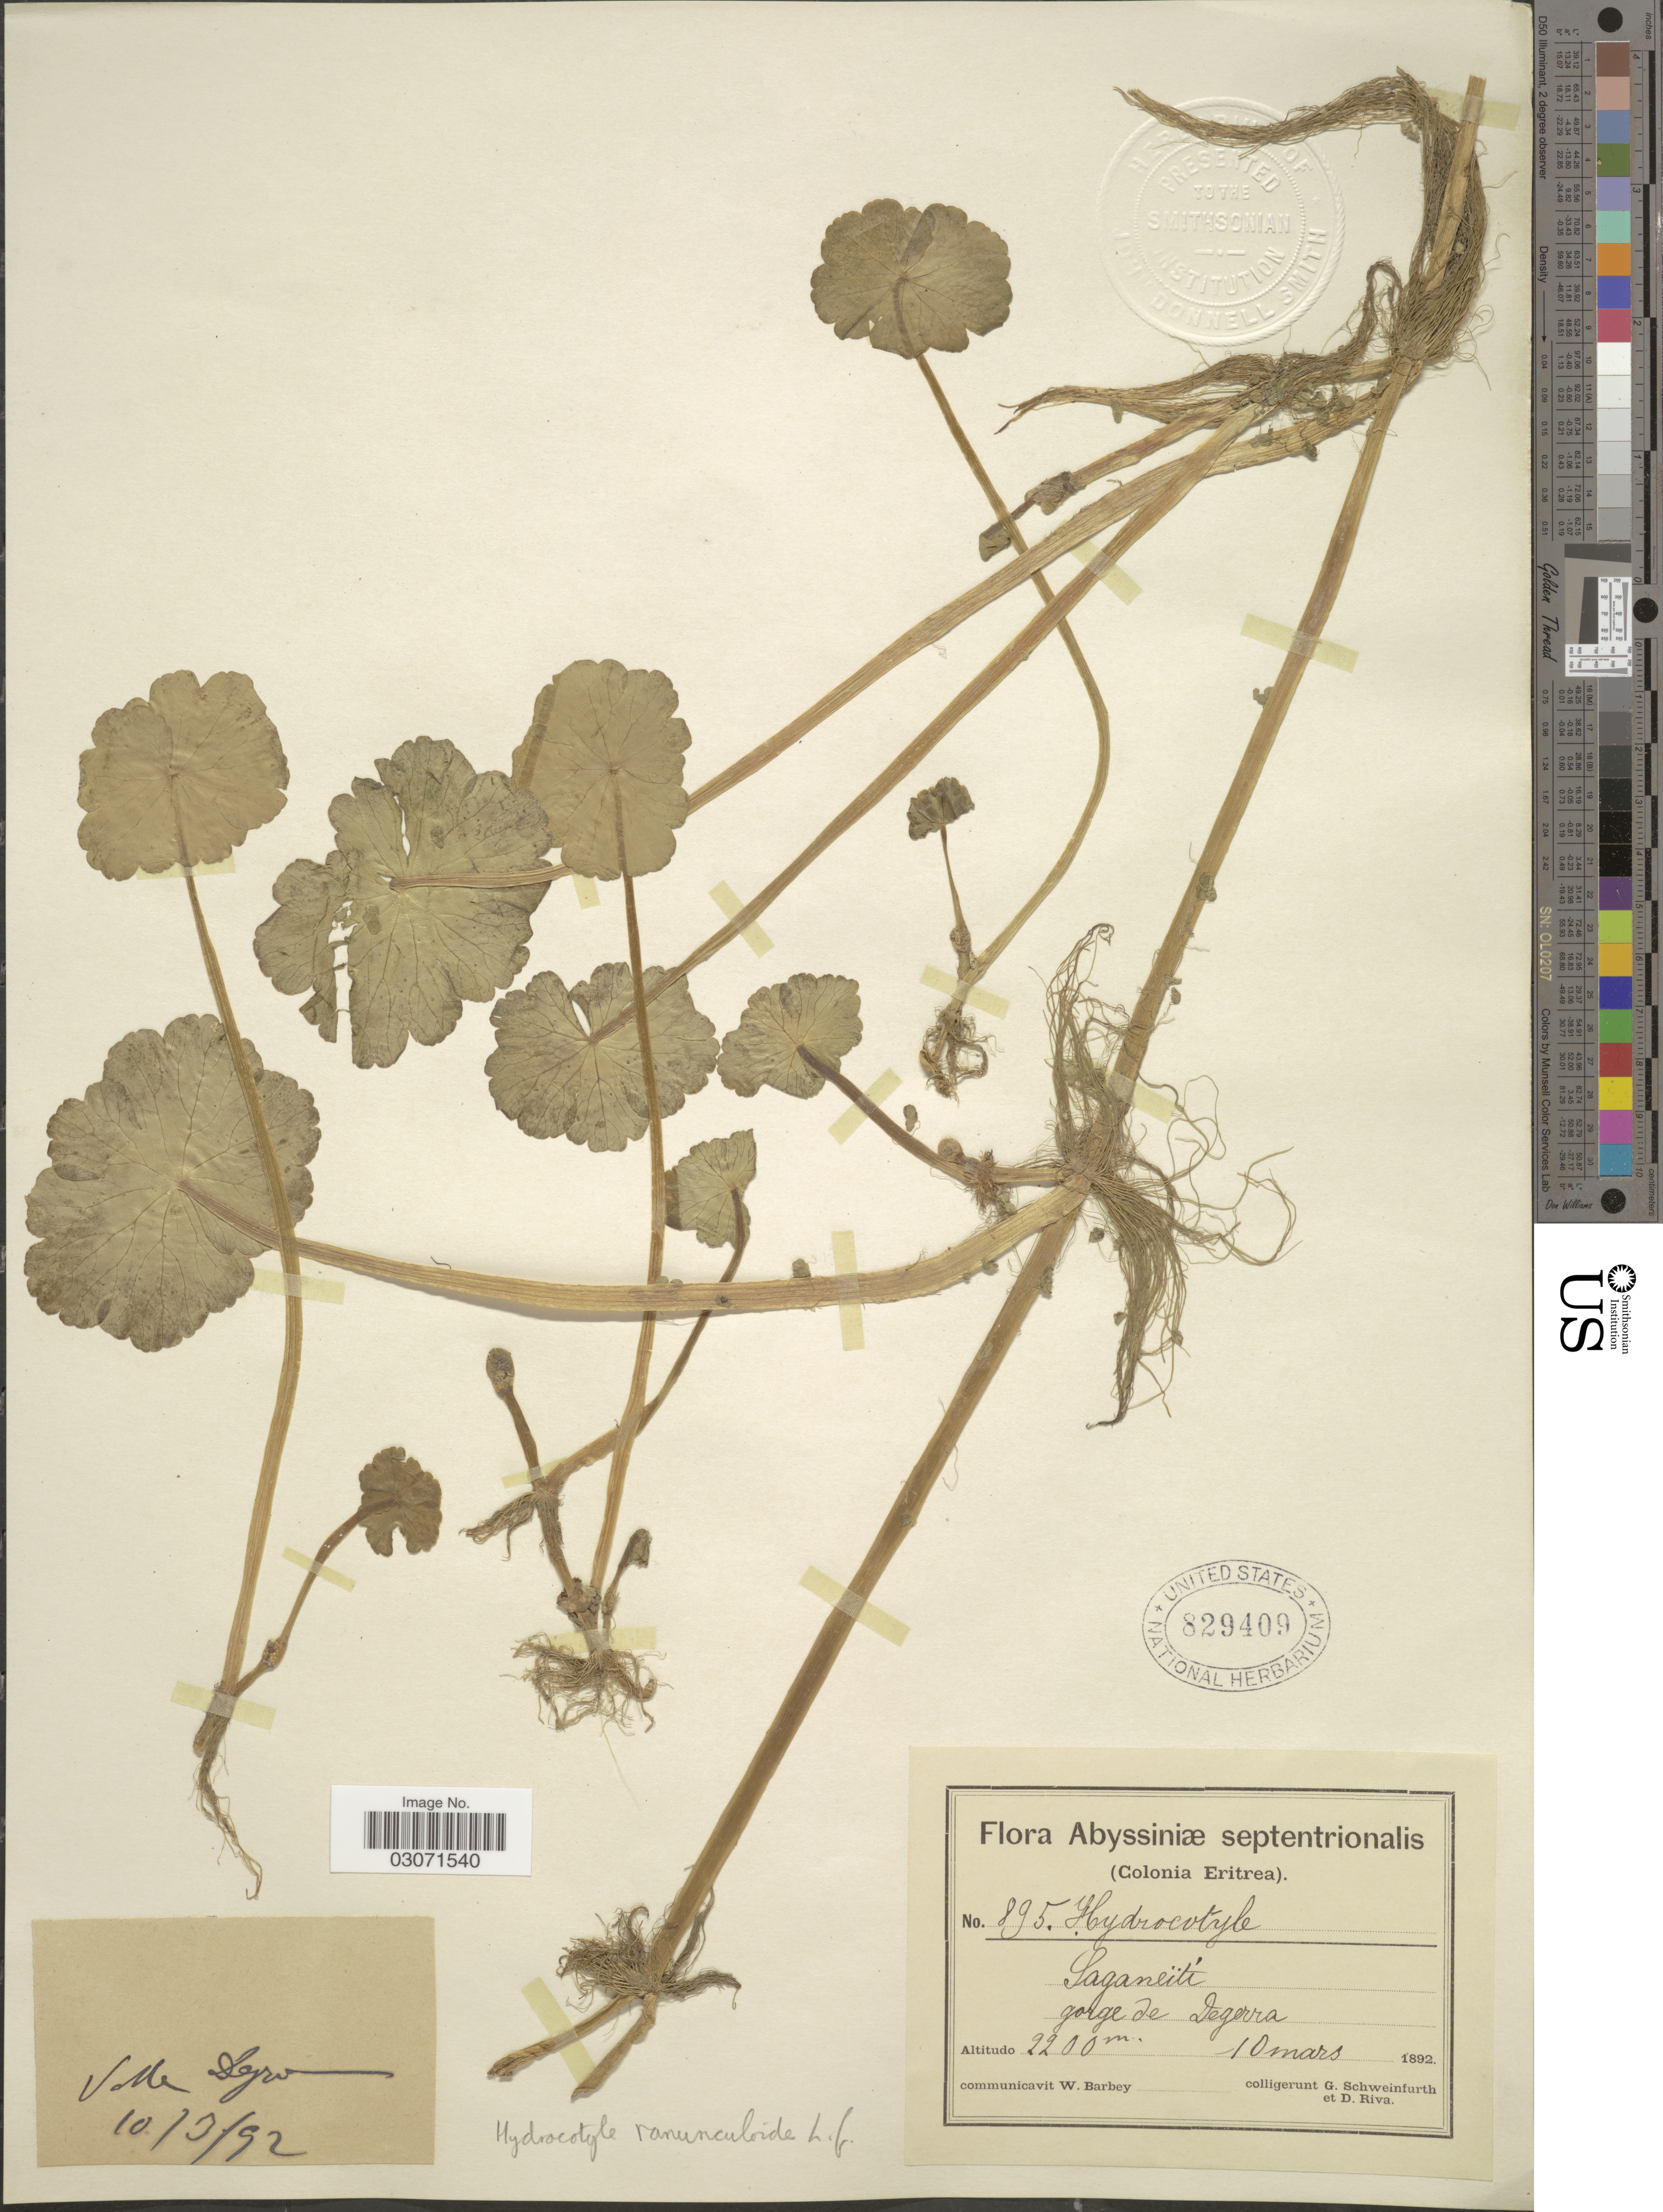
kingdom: Plantae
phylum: Tracheophyta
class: Magnoliopsida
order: Apiales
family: Araliaceae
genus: Hydrocotyle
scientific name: Hydrocotyle ranunculoides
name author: L. f.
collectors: G. A. Schweinfurth (herbarium) & D. Riva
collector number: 895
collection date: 1892-03-10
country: Eritrea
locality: Abyssiniæ septentrionalis. (Colonia Eritrea). Saganeïti. Gorge de Degerra. Valle Degerra.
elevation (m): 2200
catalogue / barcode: US 829409